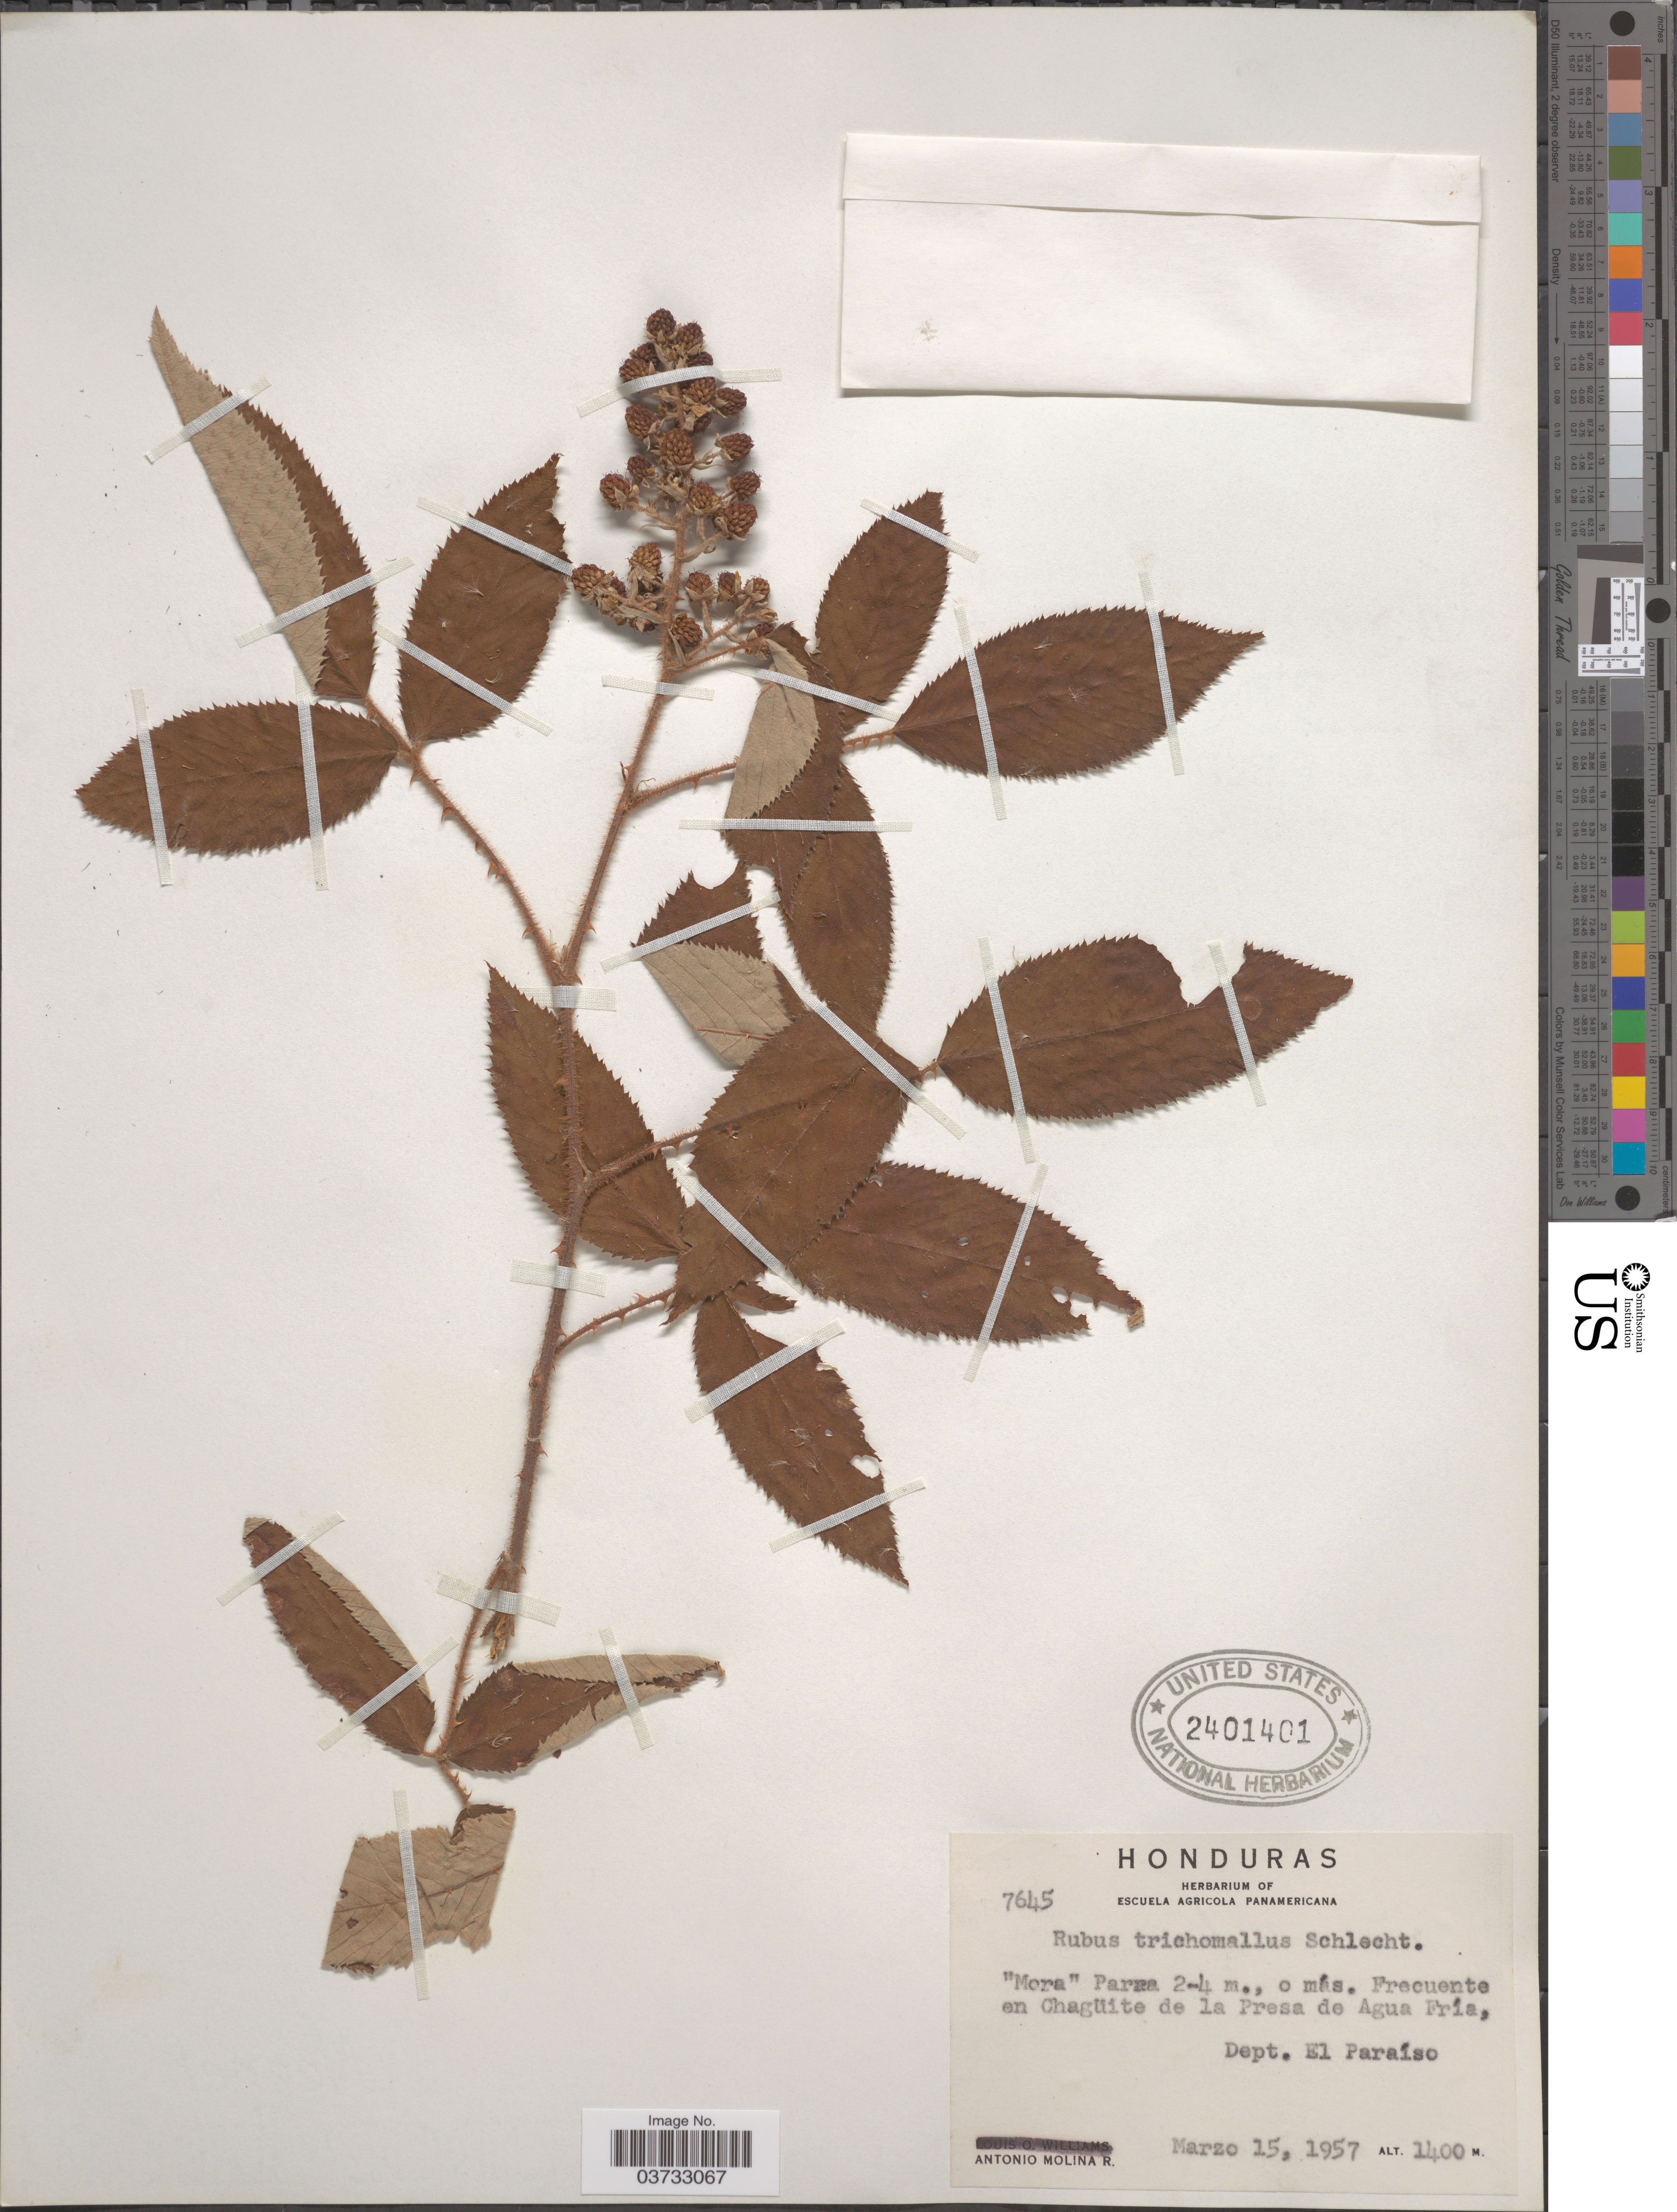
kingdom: Plantae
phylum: Tracheophyta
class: Magnoliopsida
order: Rosales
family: Rosaceae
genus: Rubus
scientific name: Rubus trichomallus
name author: Schltdl.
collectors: A. Molina R.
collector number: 7645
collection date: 1957-03-15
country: Honduras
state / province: El Paraiso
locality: Frecuente en Chagüite de la Presa de Agua Fría, Dept. El Paraíso.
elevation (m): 1400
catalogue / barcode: US 2401401